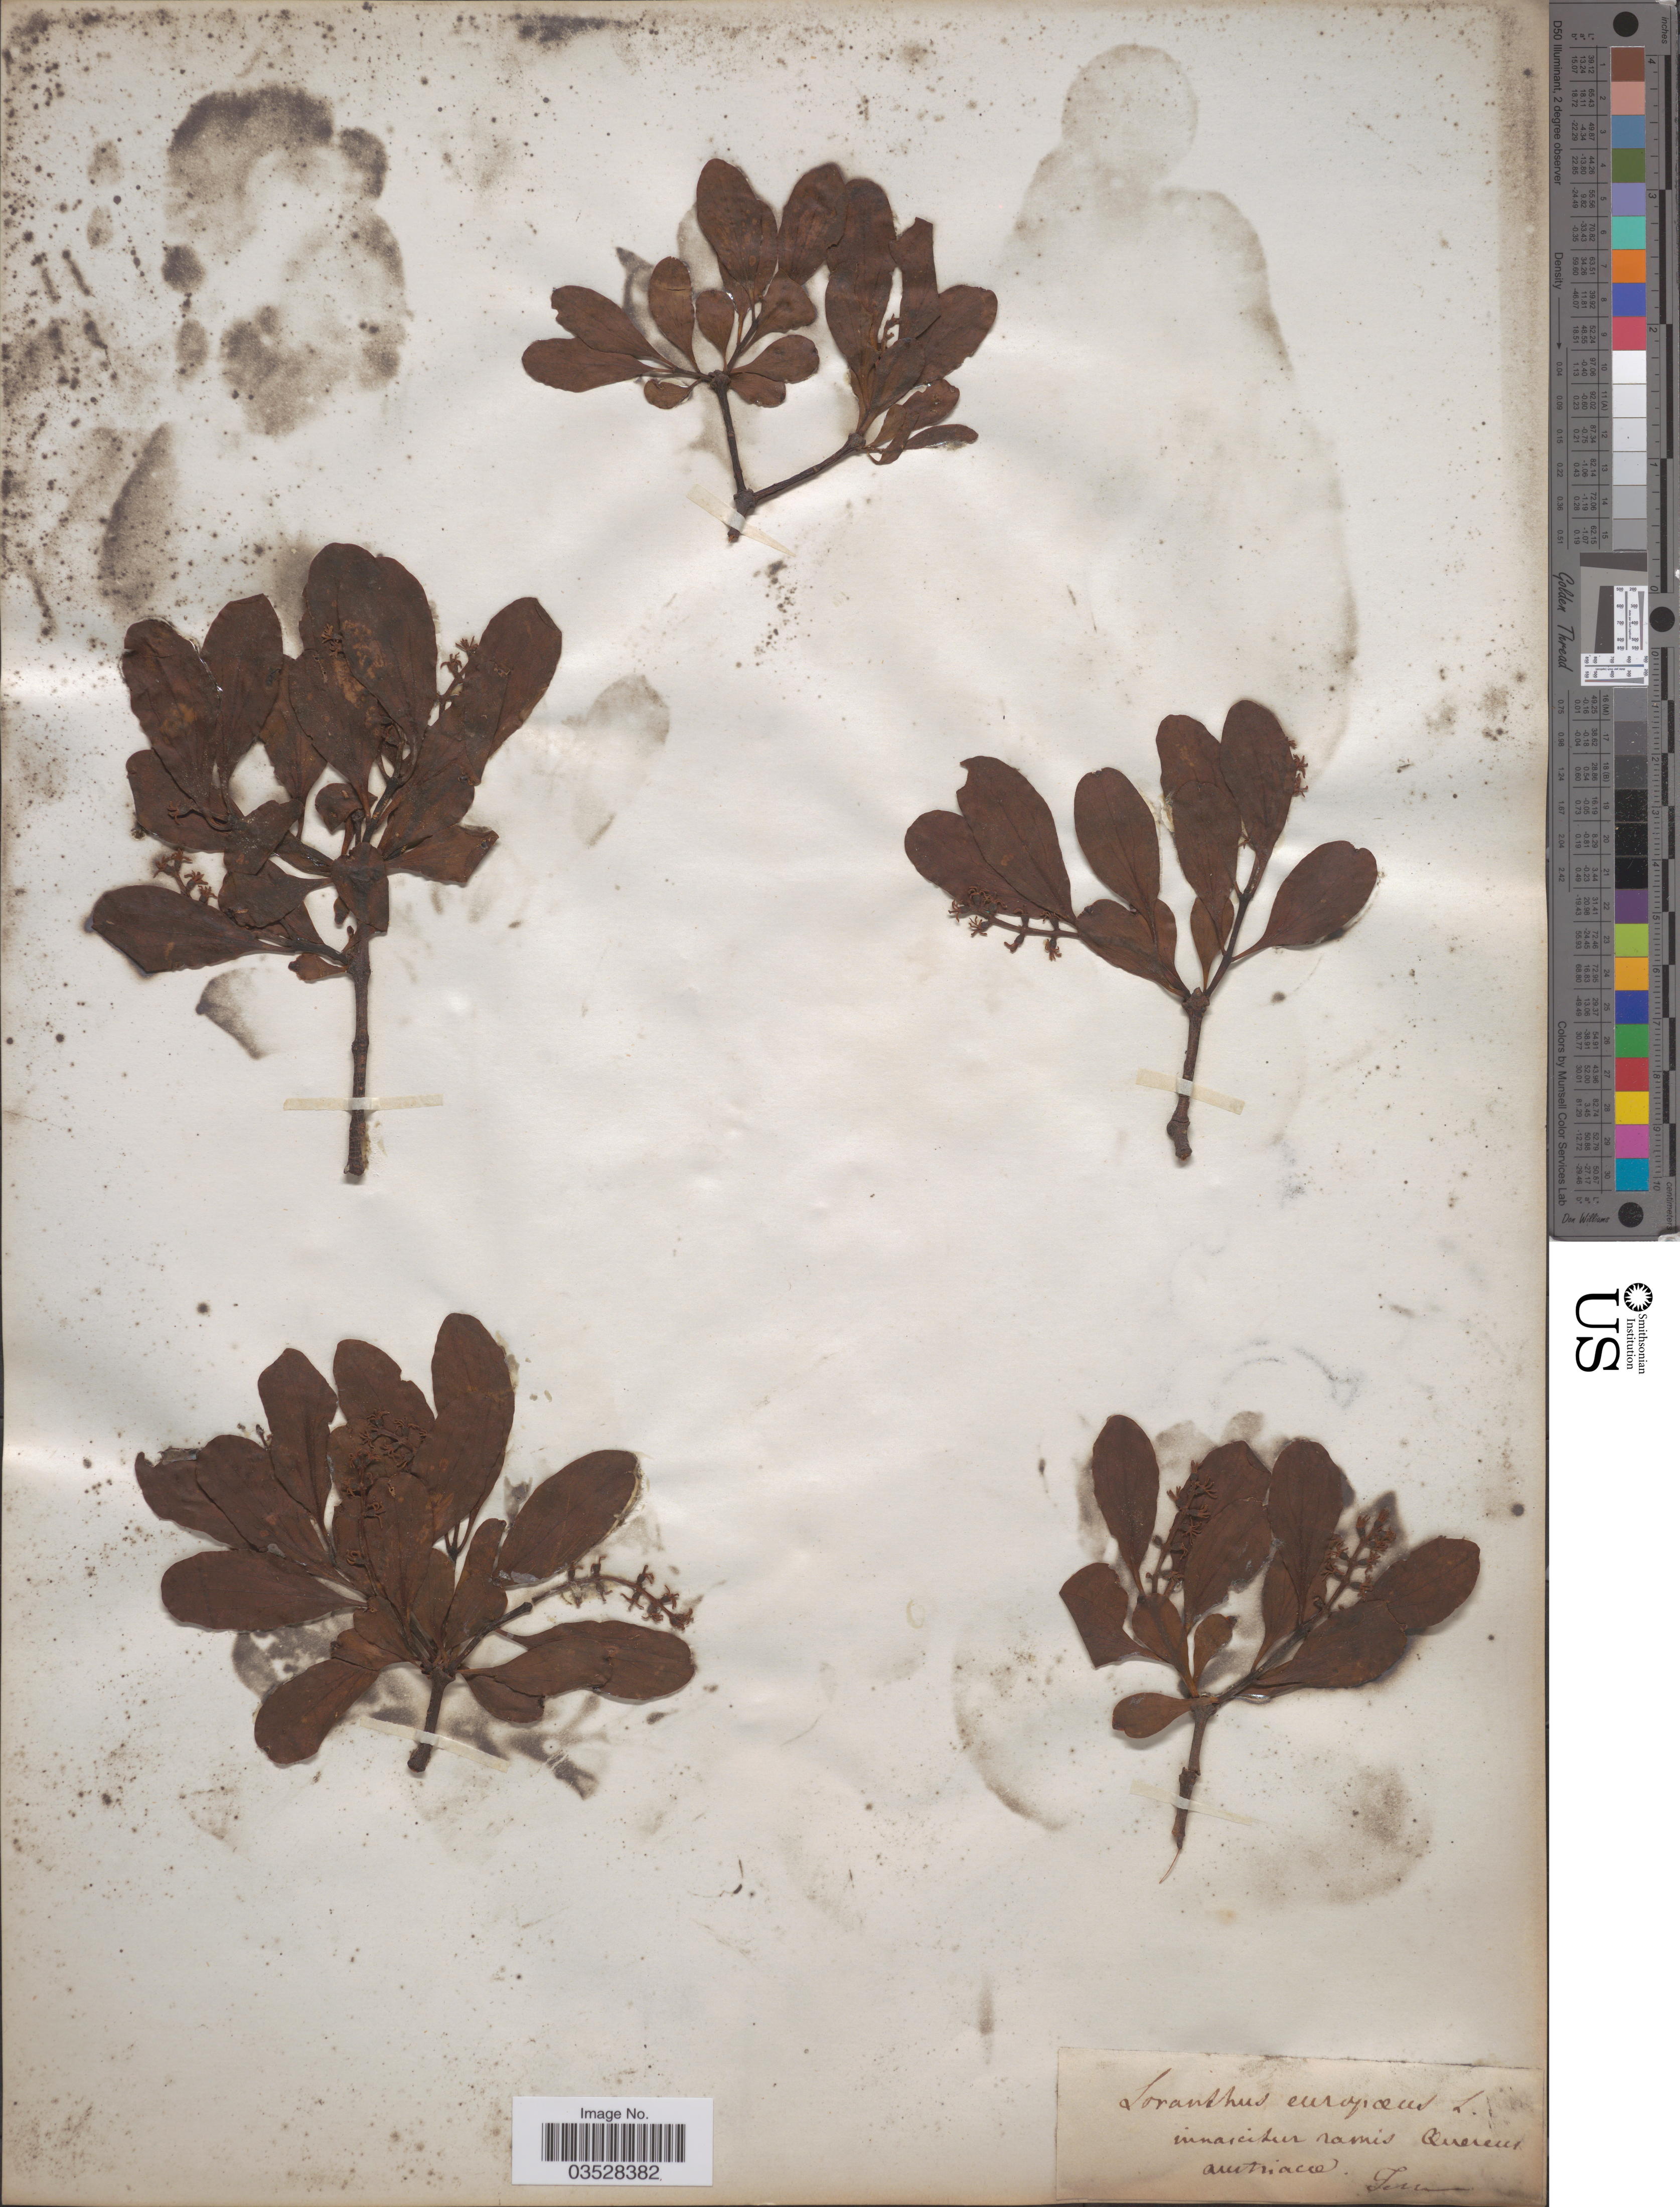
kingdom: Plantae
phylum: Tracheophyta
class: Magnoliopsida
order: Santalales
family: Loranthaceae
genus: Loranthus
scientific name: Loranthus europaeus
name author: Jacq.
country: Austria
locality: Austriacea.